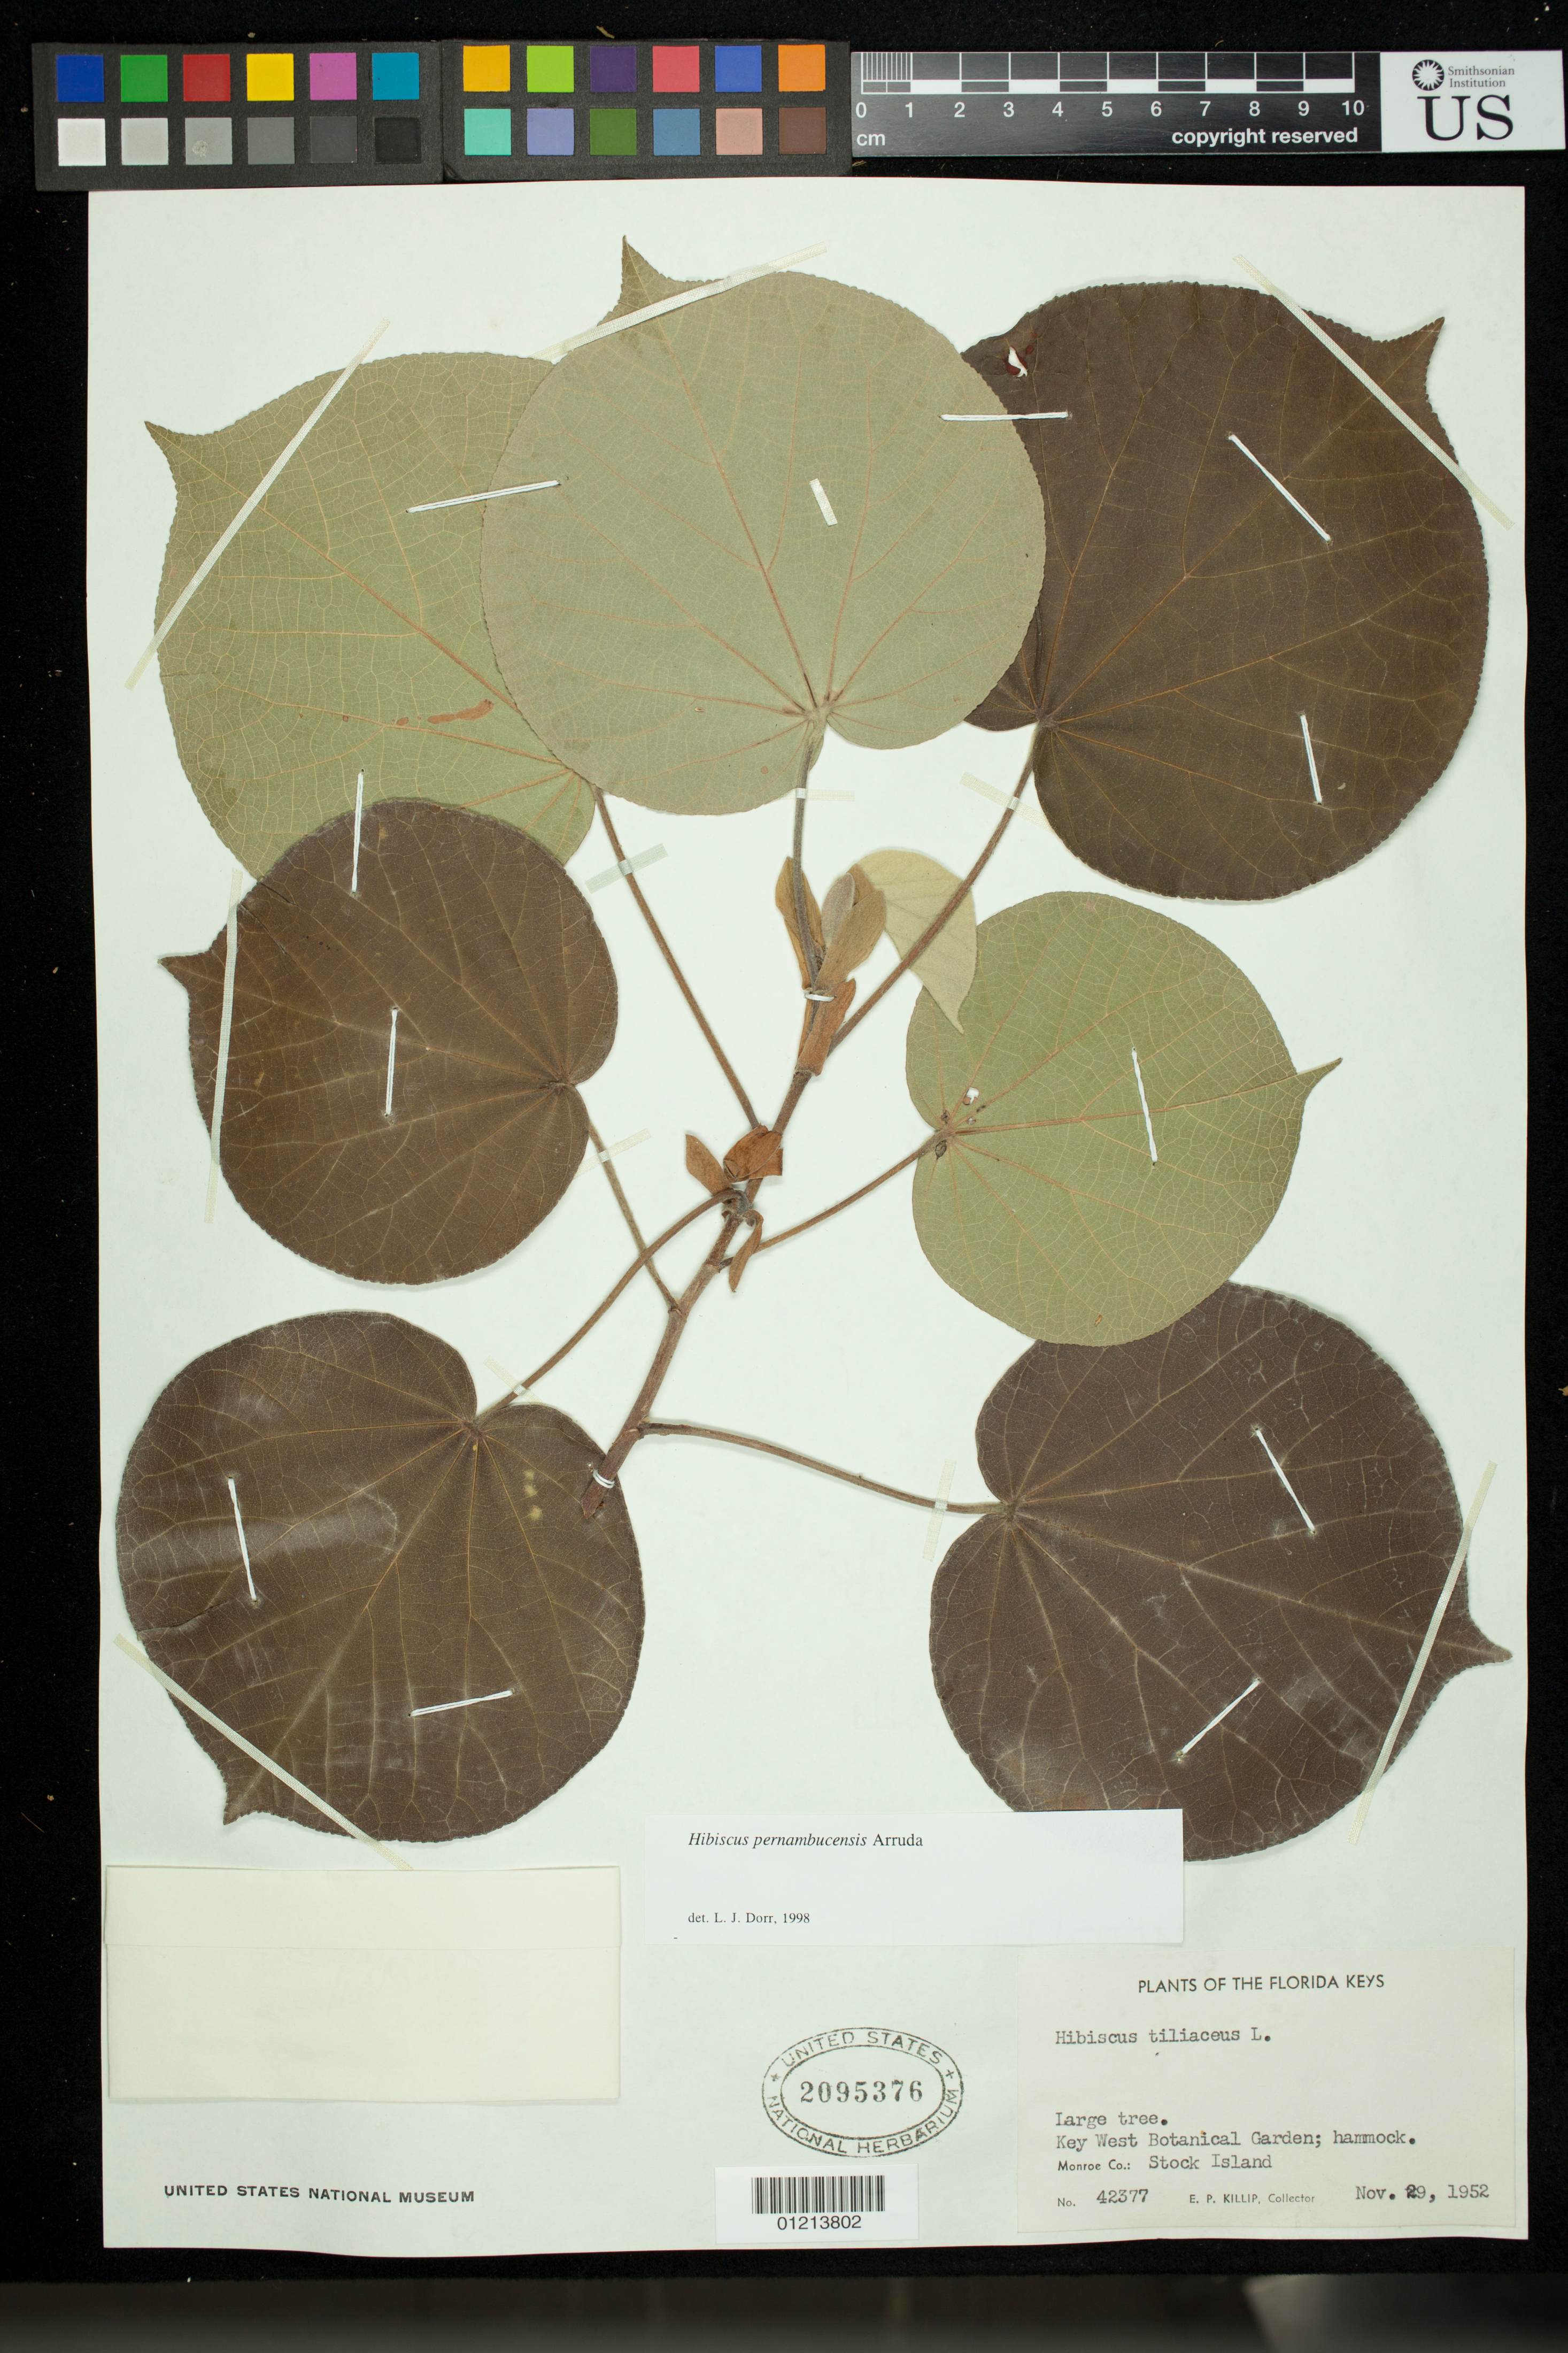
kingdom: Plantae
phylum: Tracheophyta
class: Magnoliopsida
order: Malvales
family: Malvaceae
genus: Talipariti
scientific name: Talipariti tiliaceum var. pernambucense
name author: (Arruda) Fryxell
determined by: Dorr, Laurence J., Curator (BOT), Smithsonian Institution - National Museum of Natural History (UNITED STATES)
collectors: E. P. Killip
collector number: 42377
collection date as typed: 29 Nov 1952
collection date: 1952-11-29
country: United States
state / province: Florida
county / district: Monroe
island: Stock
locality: Florida Keys: Key West Botanical Garden; hammock. Monroe Co.: Stock Island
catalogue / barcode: US 2095376